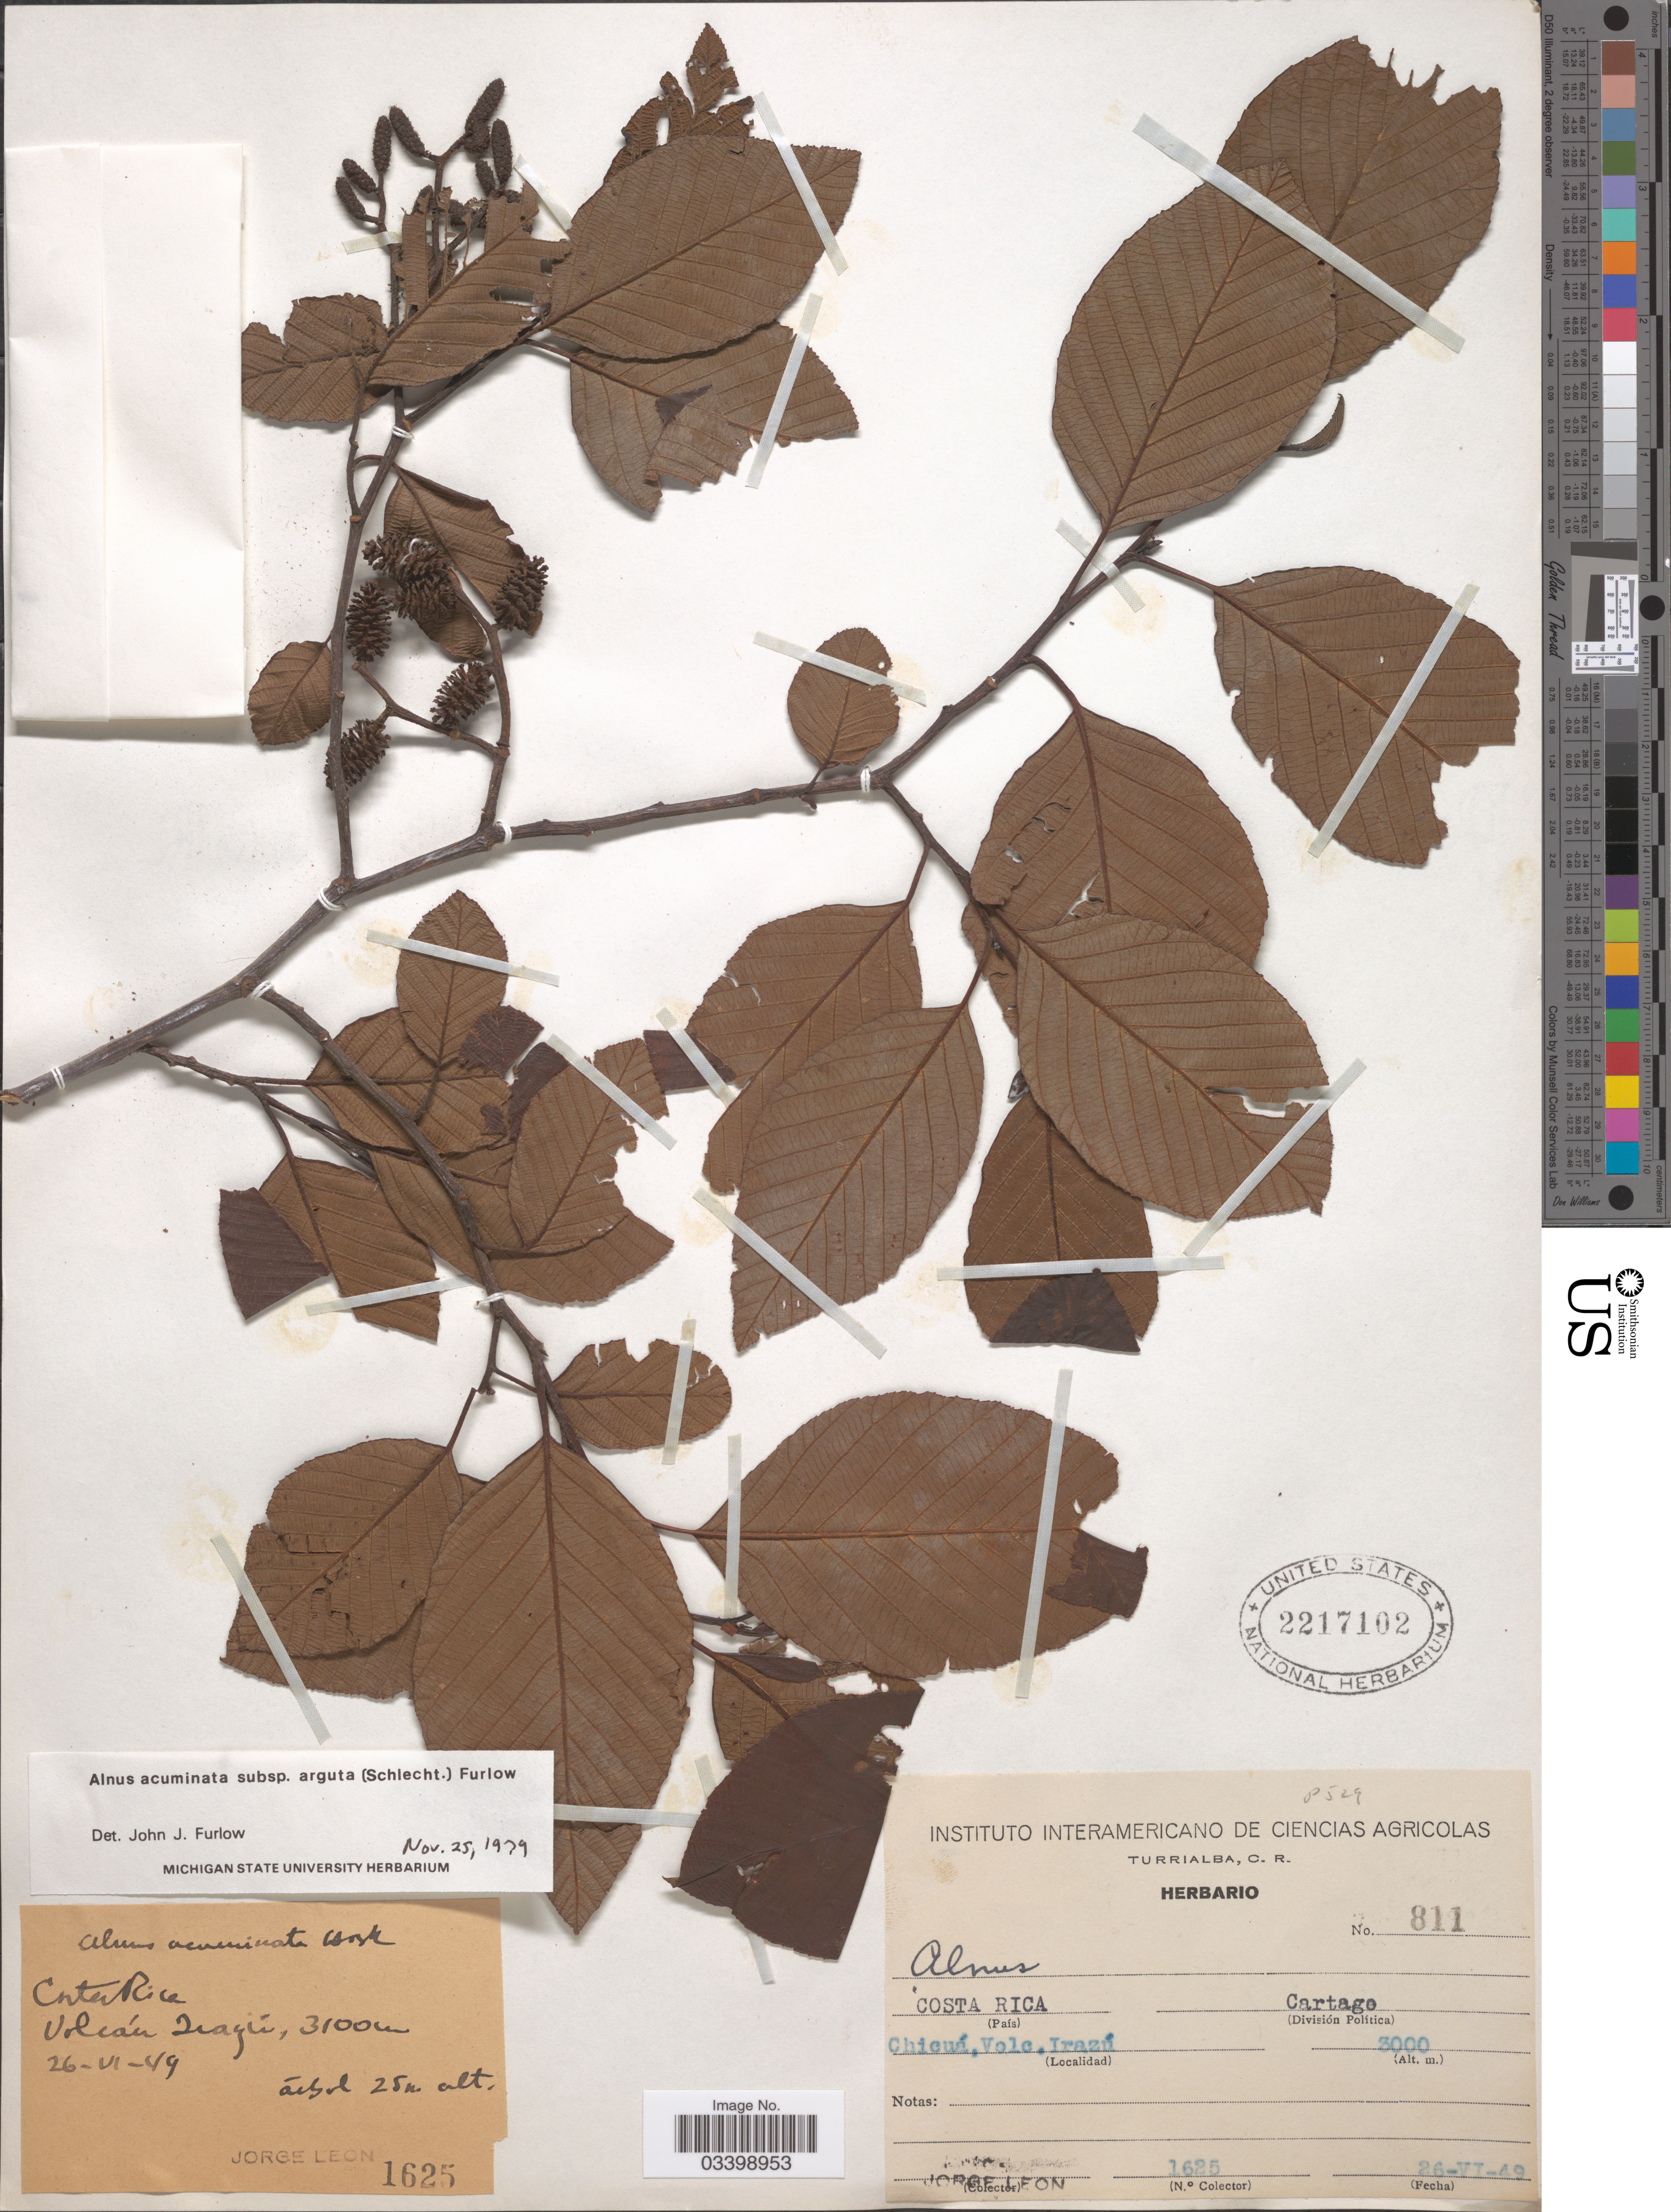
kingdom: Plantae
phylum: Tracheophyta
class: Magnoliopsida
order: Fagales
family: Betulaceae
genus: Alnus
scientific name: Alnus acuminata subsp. arguta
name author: (Schltdl.) Furlow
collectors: J. León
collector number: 1625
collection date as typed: Transcribed d/m/y: 26/6/49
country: Costa Rica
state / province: Cartago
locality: Chicuá. Volcán Irazú.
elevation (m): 3000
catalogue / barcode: US 2217102